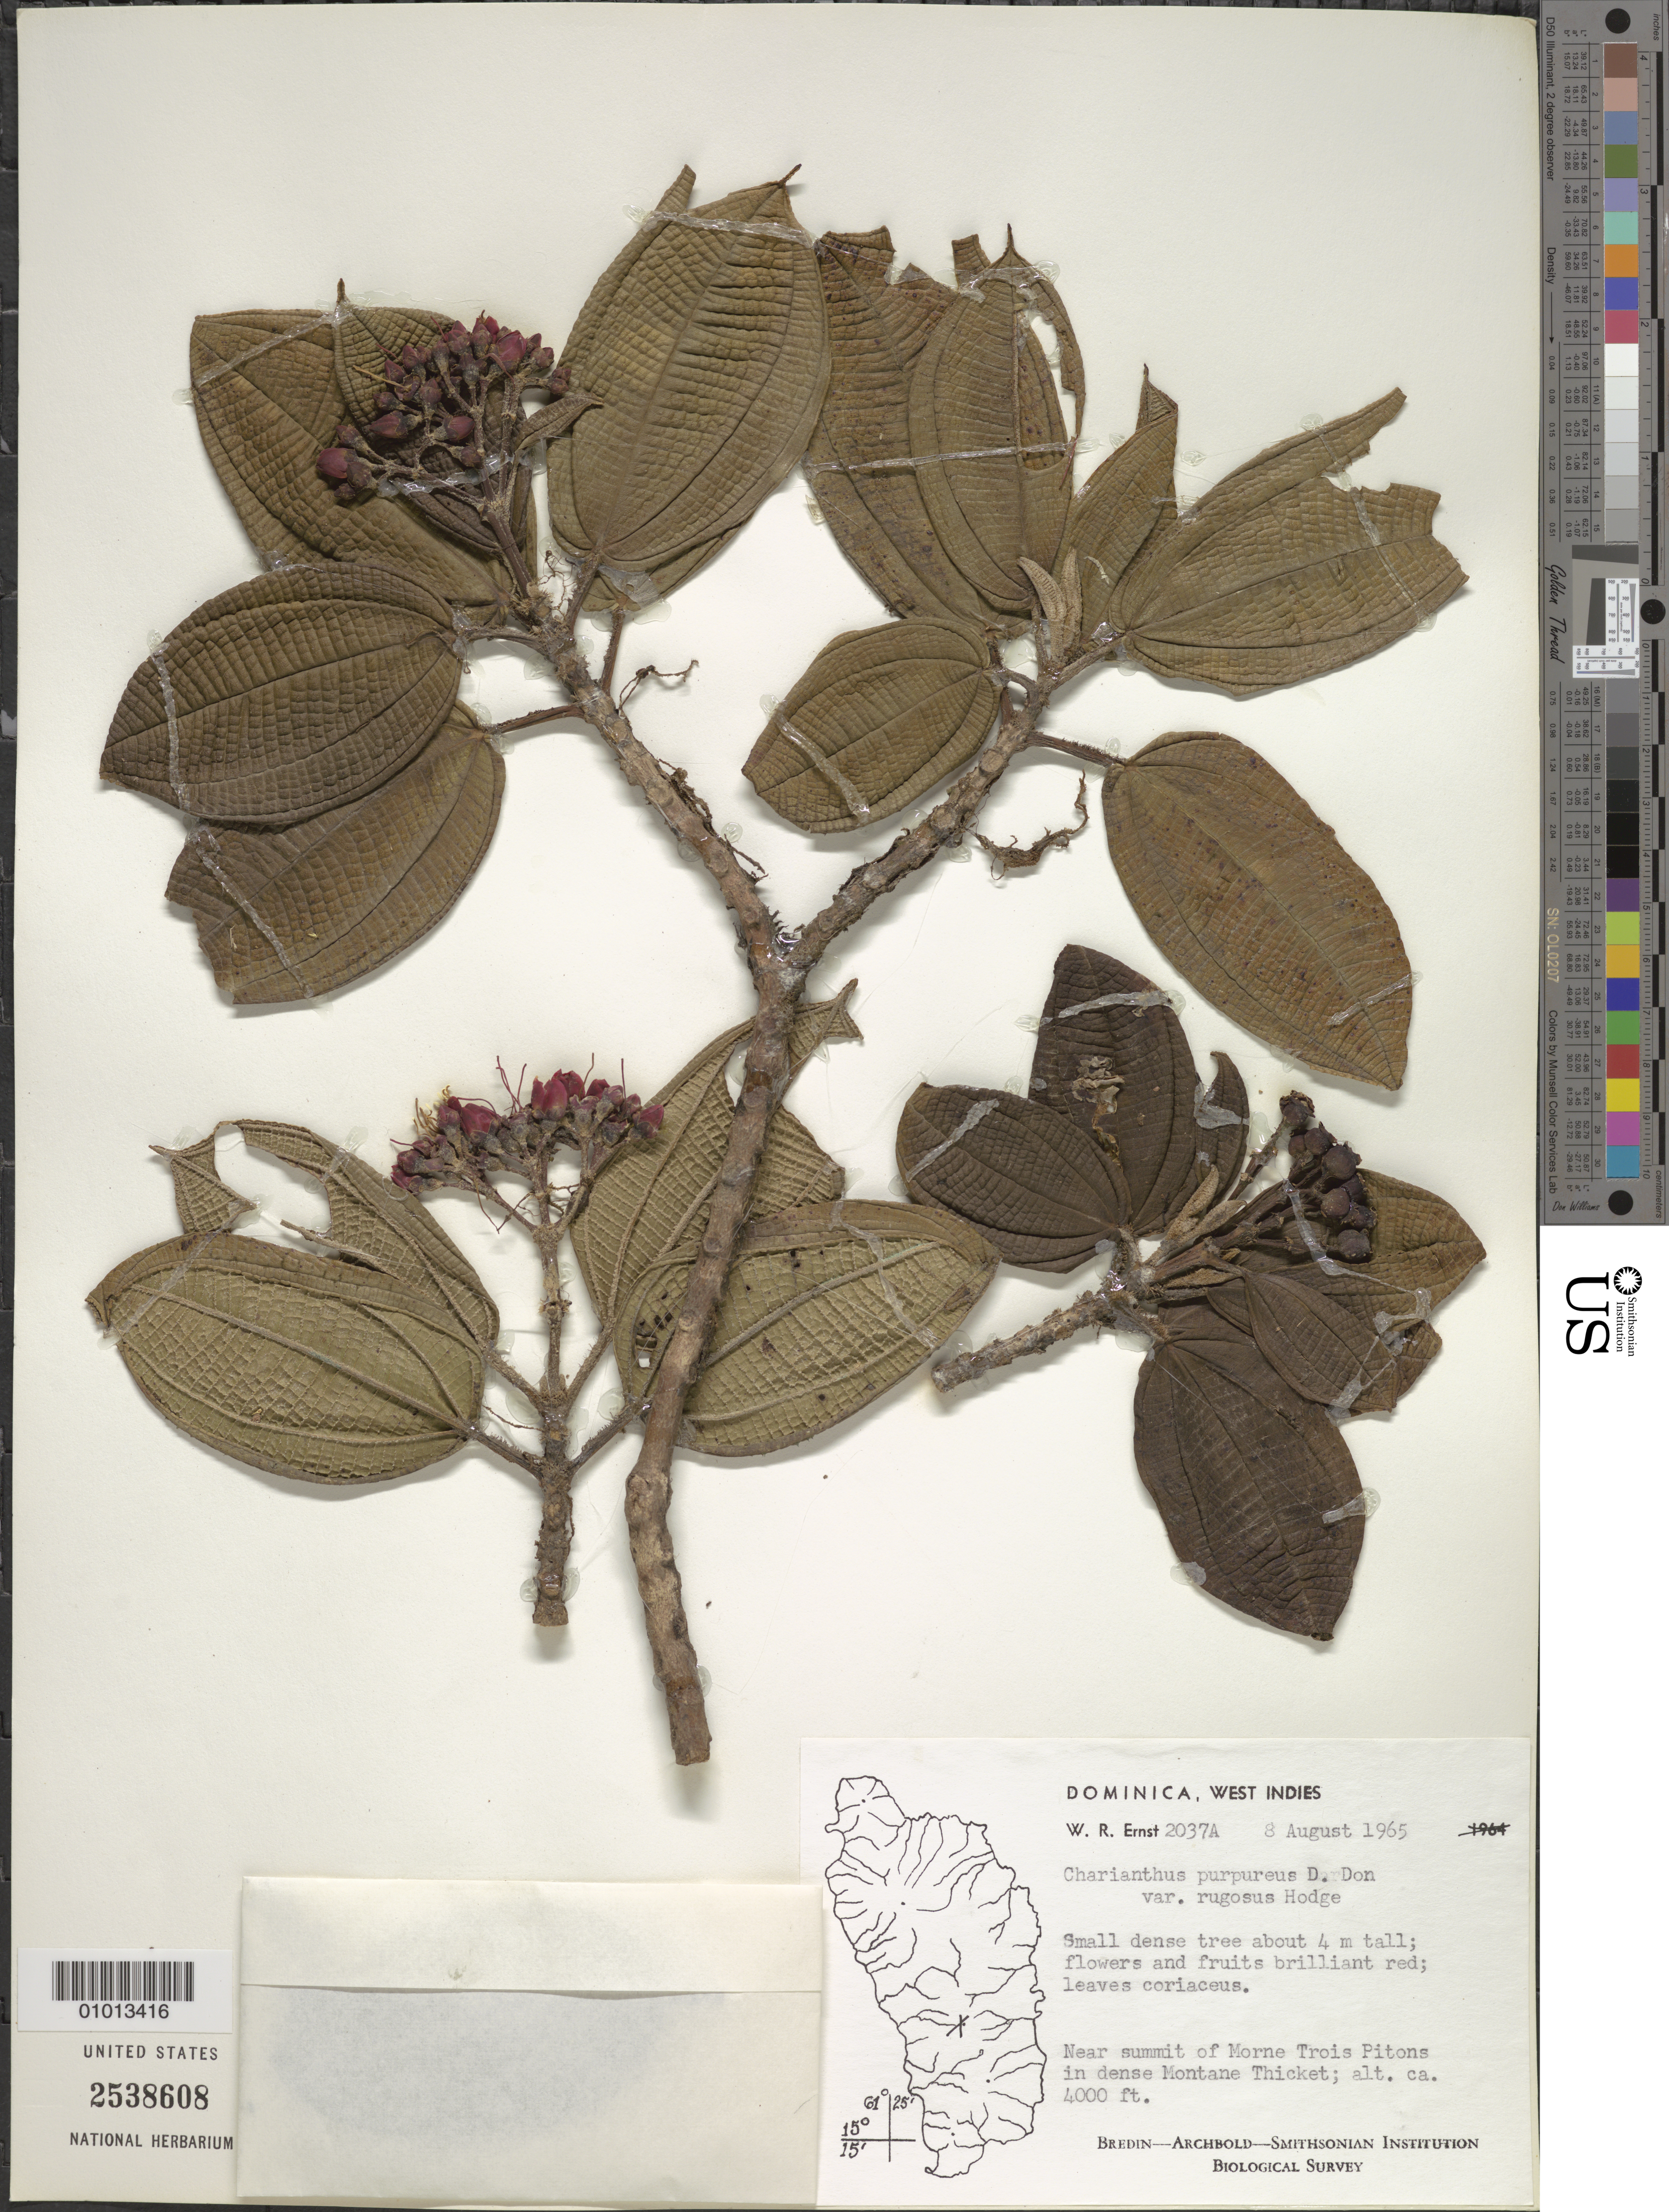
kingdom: Plantae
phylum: Tracheophyta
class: Magnoliopsida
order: Myrtales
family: Melastomataceae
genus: Charianthus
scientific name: Charianthus dominicensis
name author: Penneys & Judd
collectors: W. R. Ernst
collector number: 2037 A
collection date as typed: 08 Aug 1965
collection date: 1965-08-08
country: Dominica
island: Dominica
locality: Near summit of Morne Trois Pitons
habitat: Dense montane thicket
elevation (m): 1219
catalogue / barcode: US 2538608